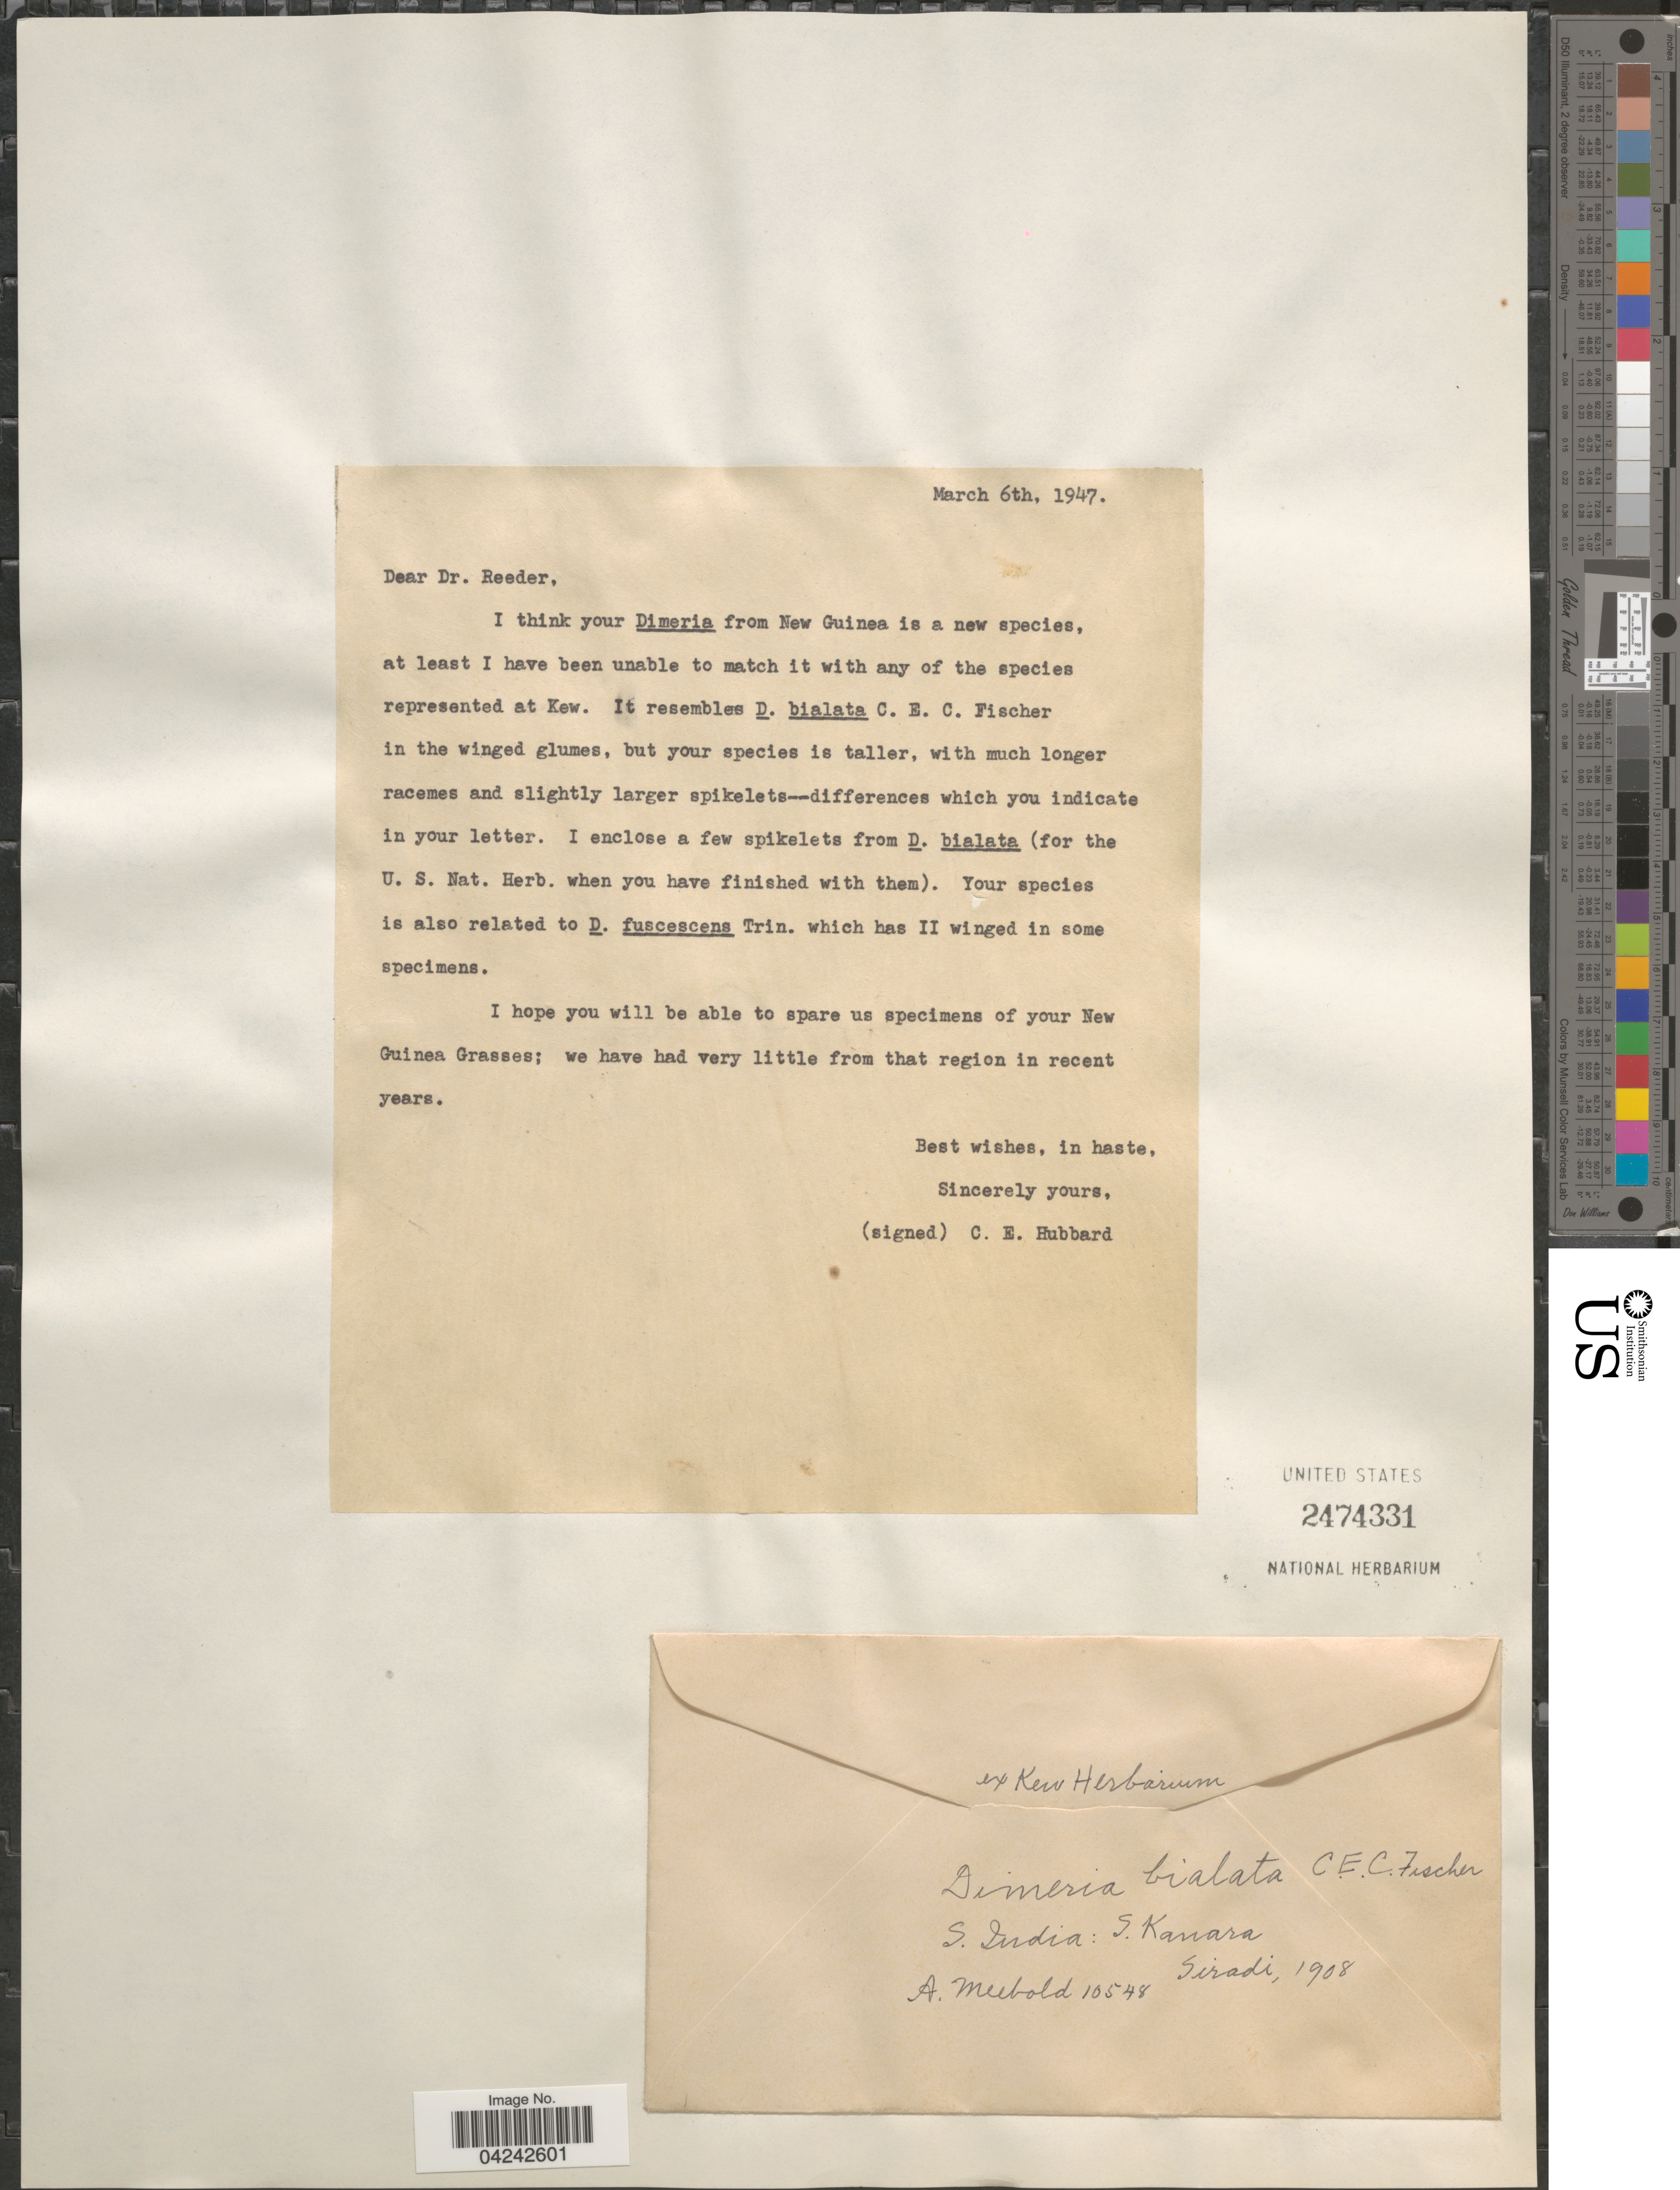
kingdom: Plantae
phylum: Tracheophyta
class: Liliopsida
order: Poales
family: Poaceae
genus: Dimeria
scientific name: Dimeria fuscescens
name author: Trin.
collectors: A. Meebold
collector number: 10548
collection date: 1908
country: India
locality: S. India: S. Kanara. Siradi.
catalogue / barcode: US 2474331